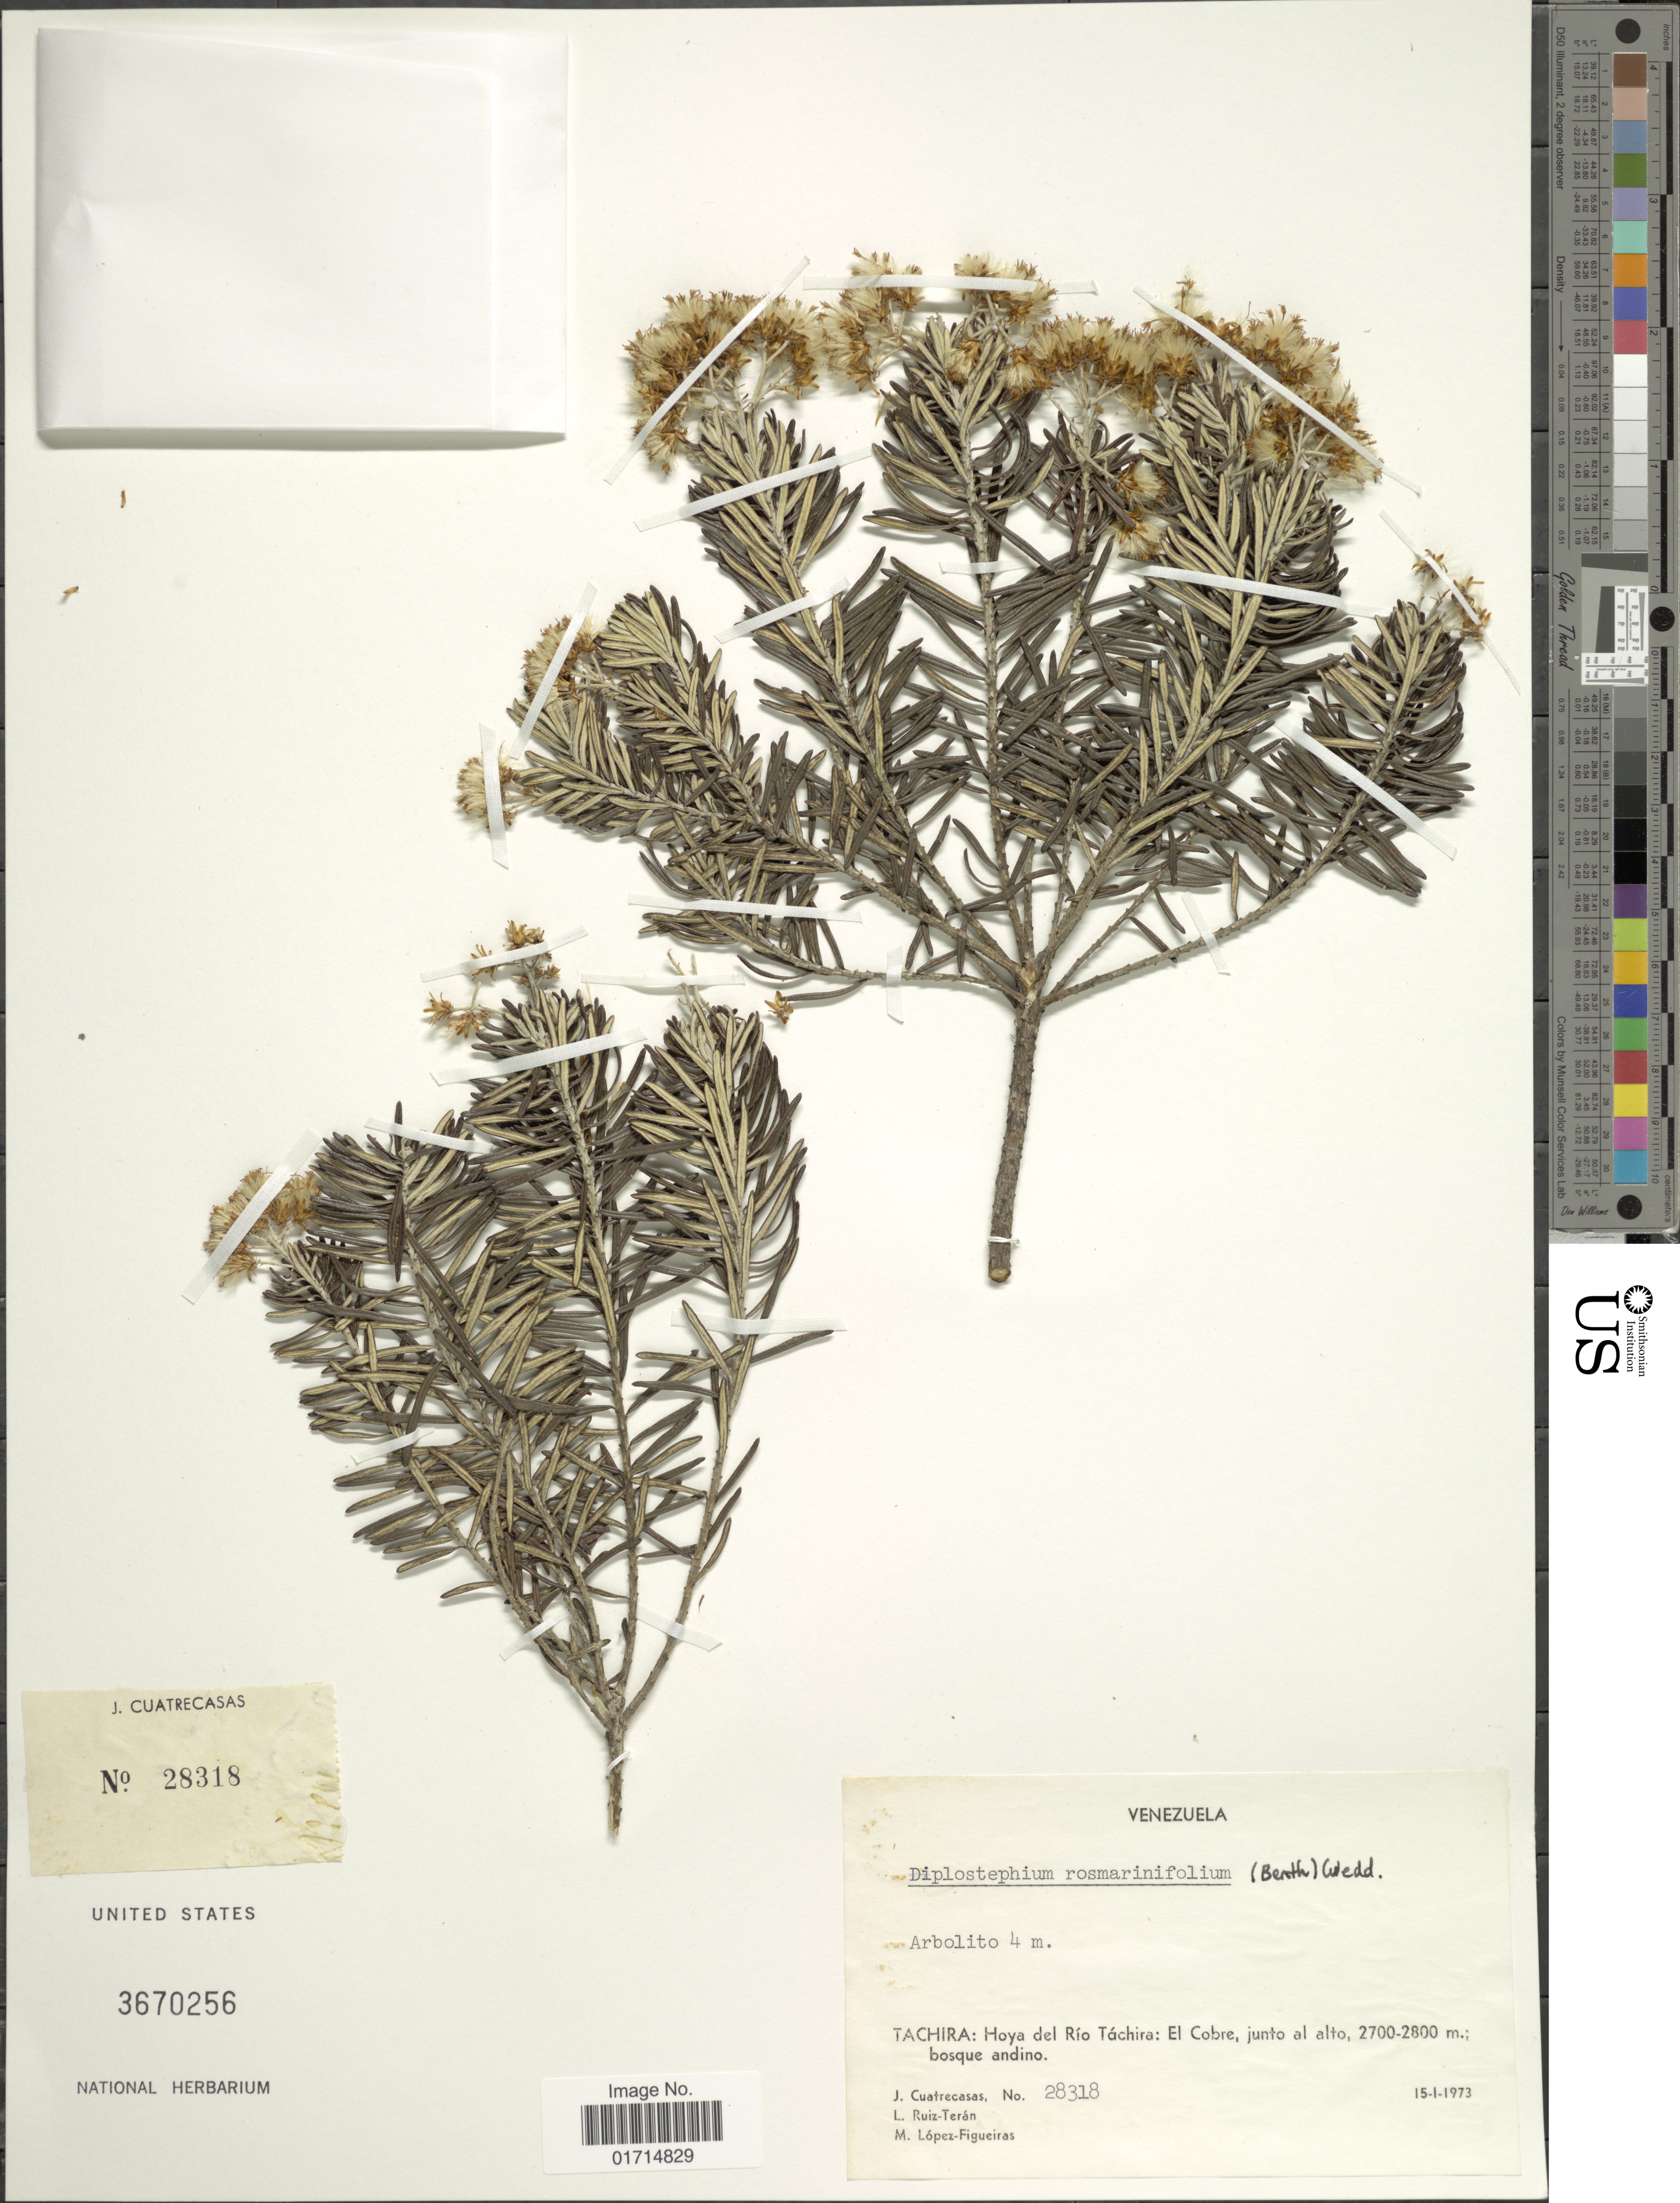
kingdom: Plantae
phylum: Tracheophyta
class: Magnoliopsida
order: Asterales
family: Asteraceae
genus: Diplostephium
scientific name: Diplostephium rosmarinifolium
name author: (Benth.) Wedd.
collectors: J. Cuatrecasas, L. E. Ruíz-Terán & M. Lopéz-F.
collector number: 28318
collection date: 1973-01-15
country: Venezuela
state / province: Tachira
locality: Venezuela. Tachira: Hoya del Rio Tachira: El Cobre,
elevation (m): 2700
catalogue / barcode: US 3670256